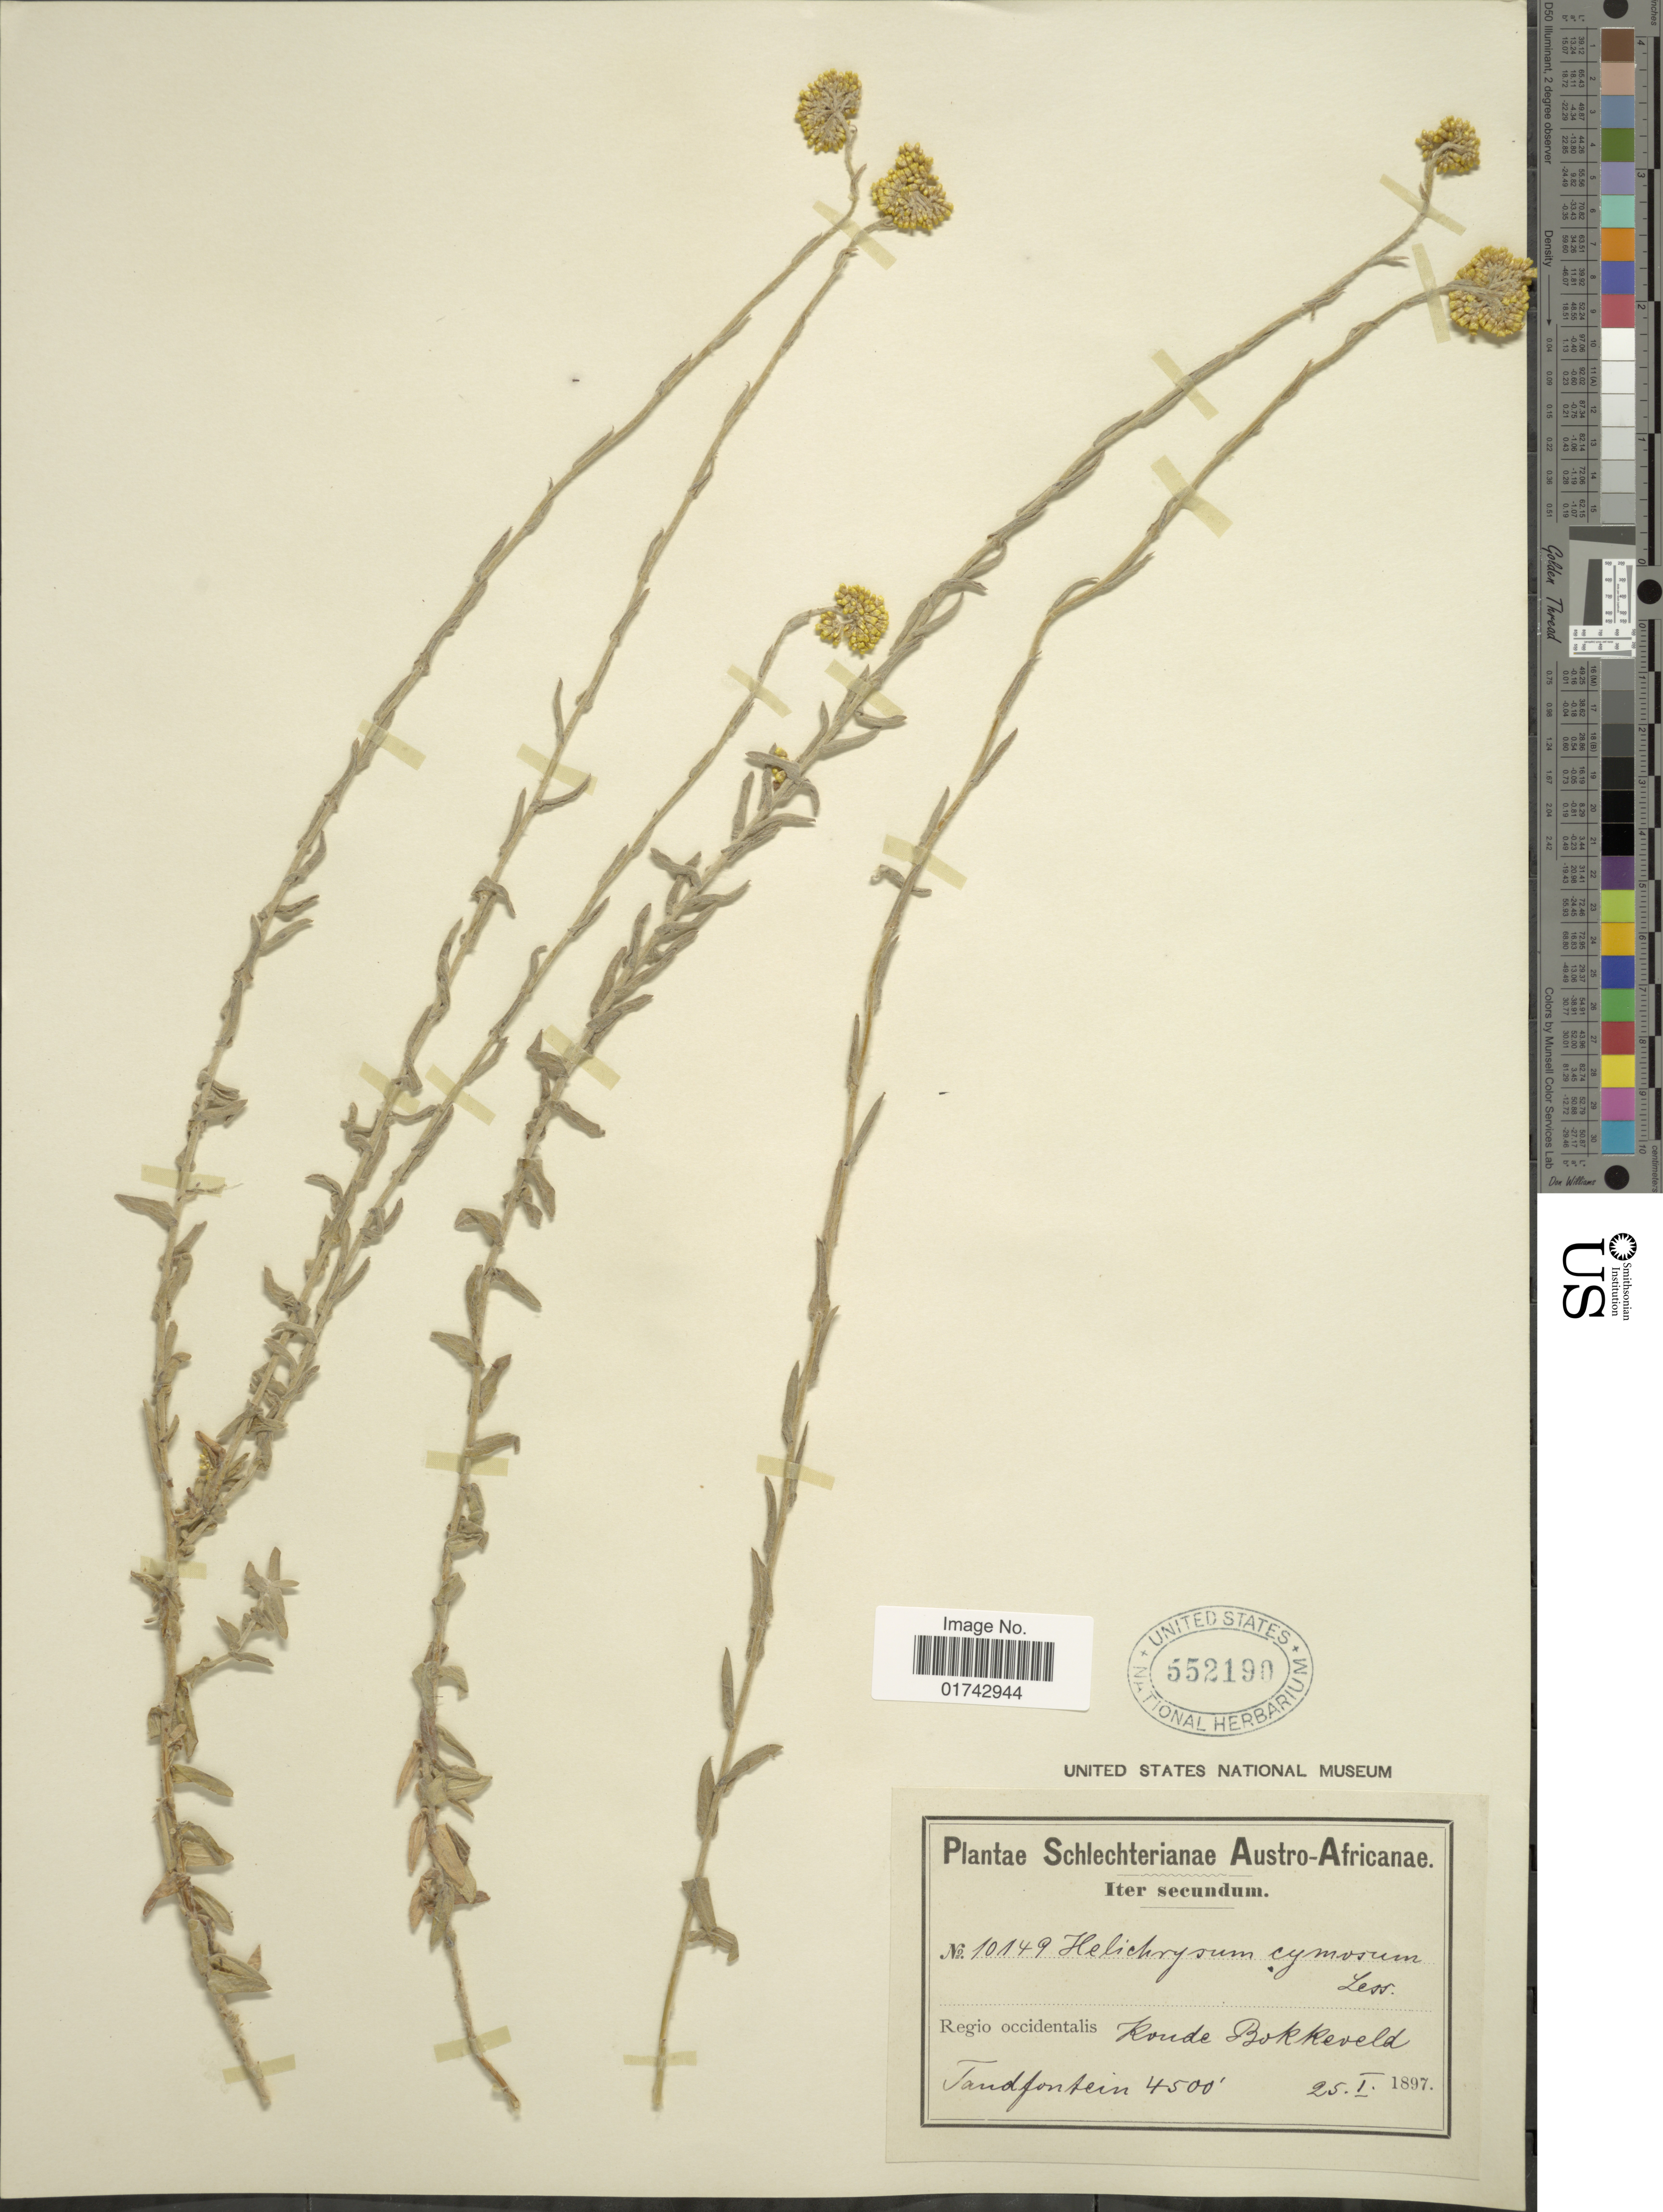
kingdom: Plantae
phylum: Tracheophyta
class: Magnoliopsida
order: Asterales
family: Asteraceae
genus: Helichrysum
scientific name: Helichrysum cymosum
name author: (L.) D. Don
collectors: Schlechter, --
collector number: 10149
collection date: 1897-01-25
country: South Africa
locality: Regio occidentalis, Roude Bokkeveld, Tandfontein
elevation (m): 1372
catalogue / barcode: US 552190